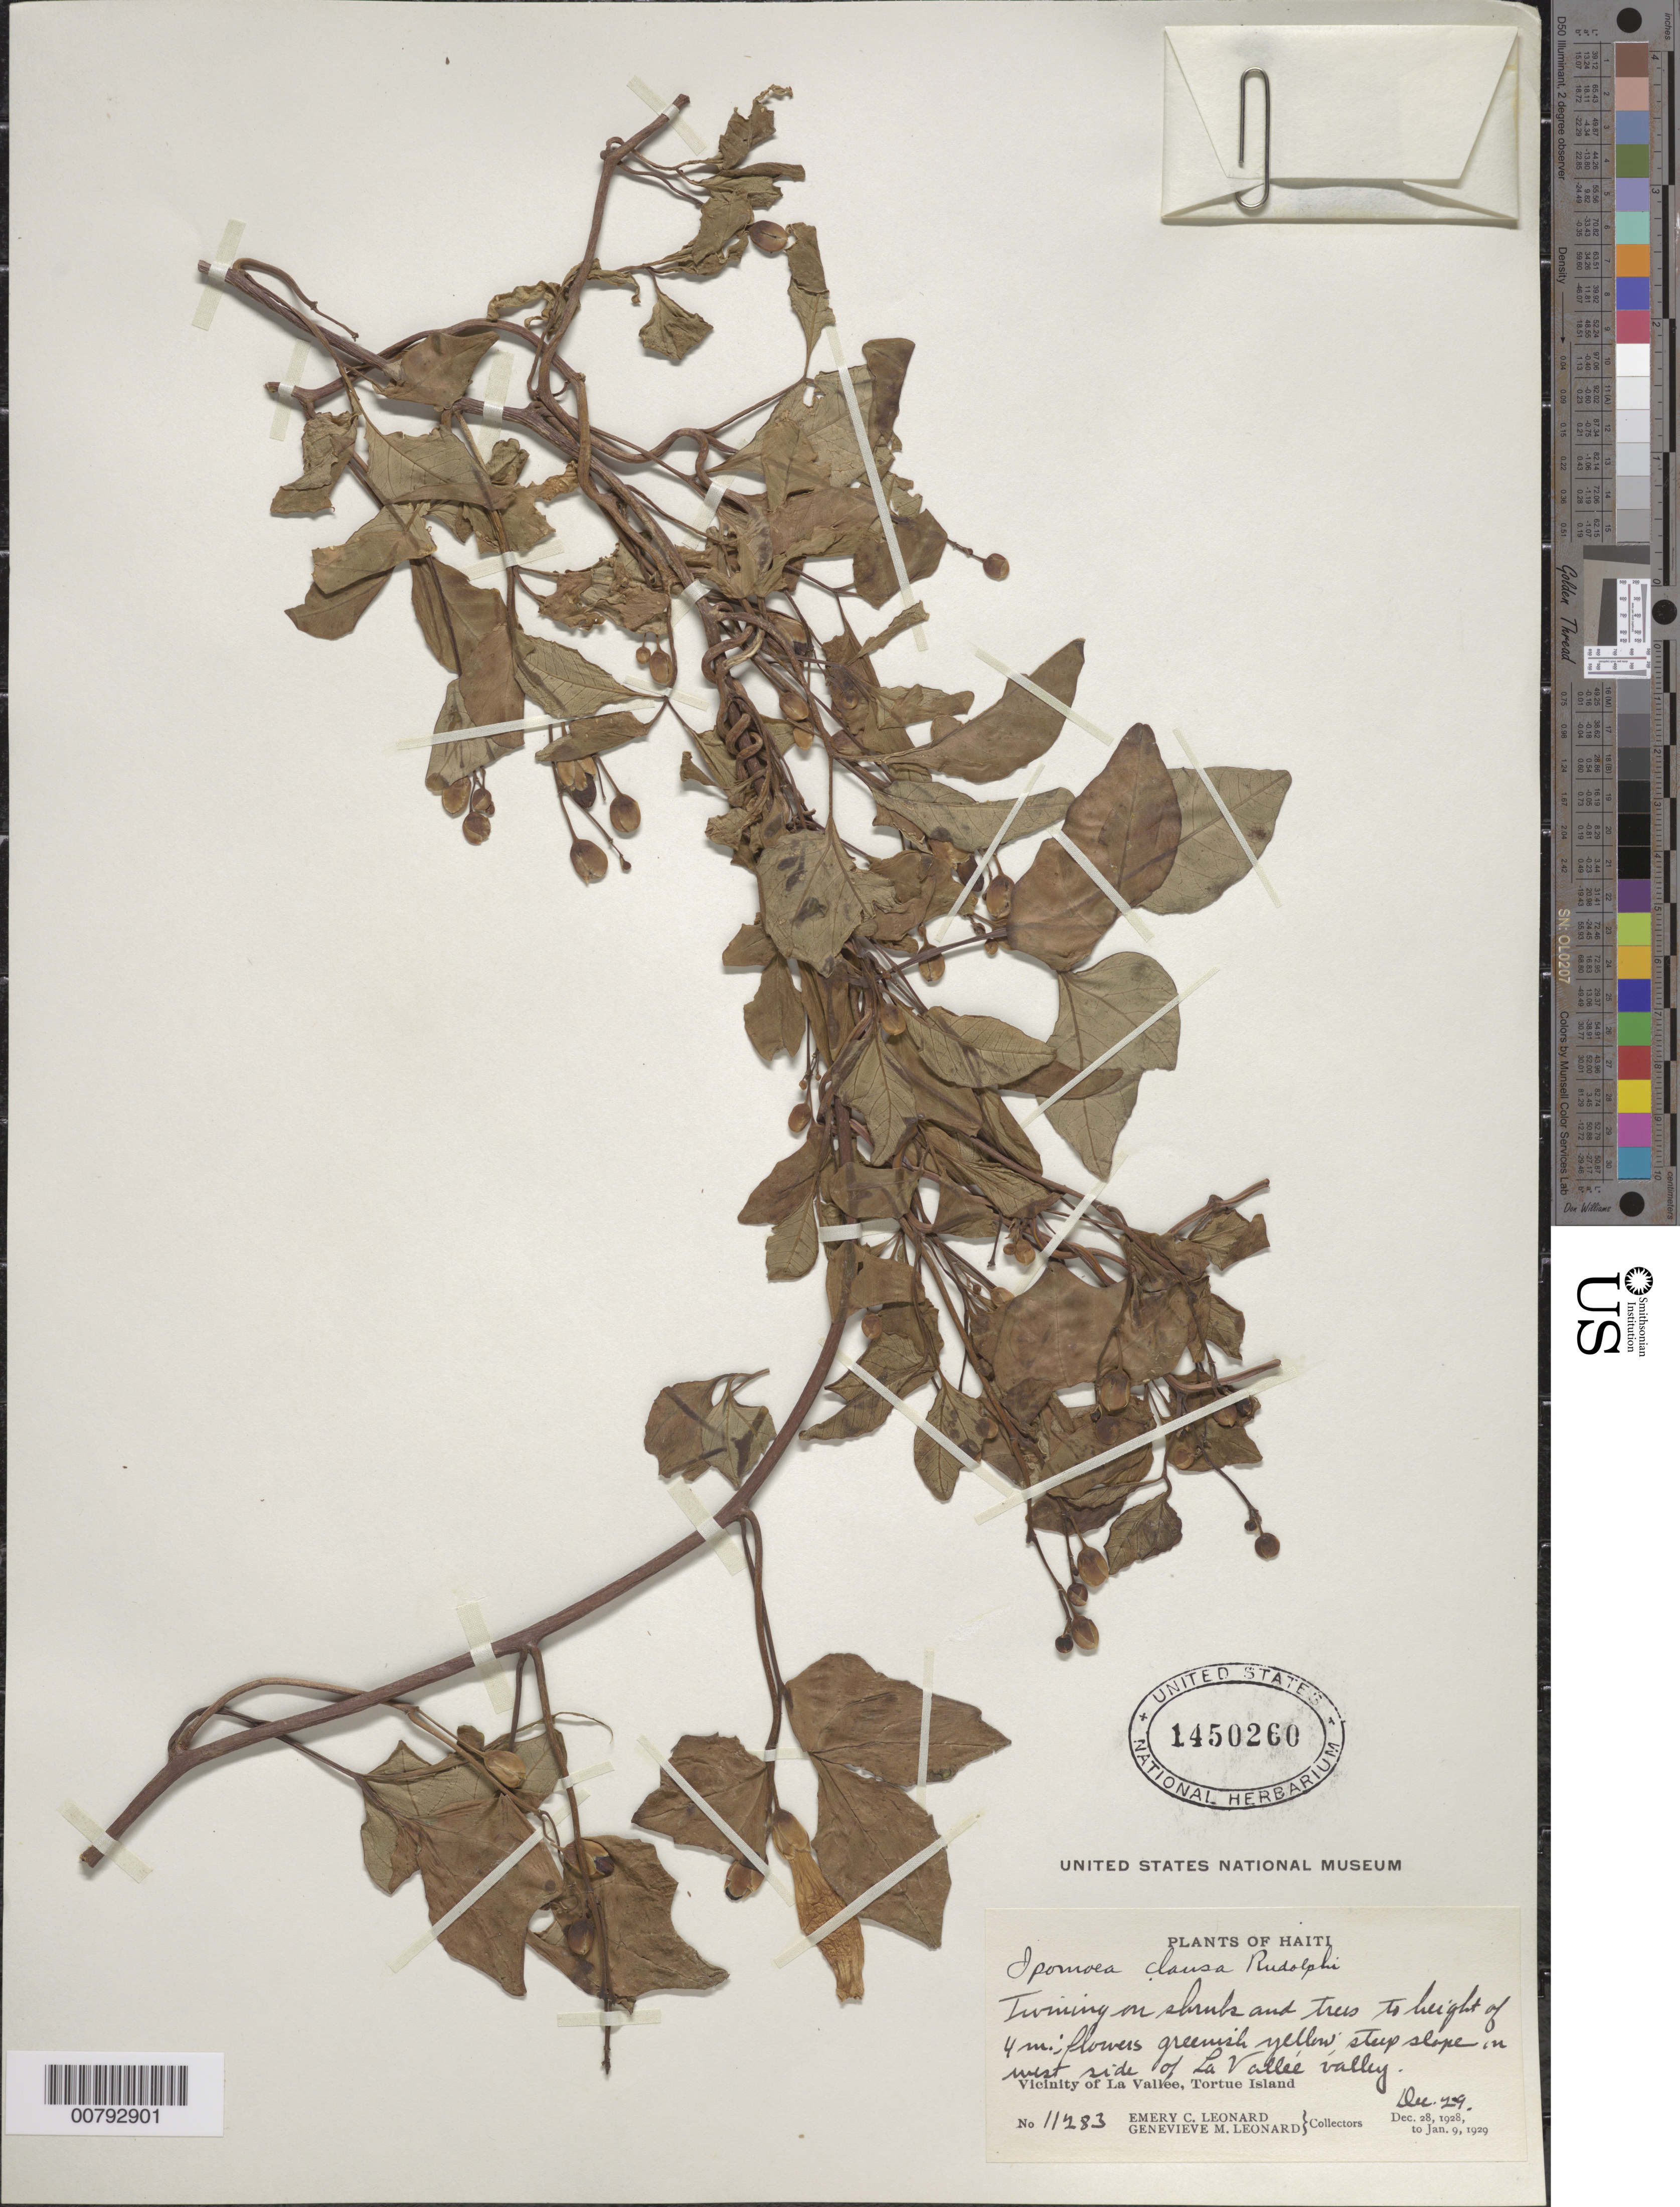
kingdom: Plantae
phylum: Tracheophyta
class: Magnoliopsida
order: Solanales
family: Convolvulaceae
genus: Ipomoea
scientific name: Ipomoea clausa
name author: Rudolph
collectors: E. C. Leonard & G. M. Leonard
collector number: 11283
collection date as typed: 29 Dec 1928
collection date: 1928-12-29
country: Haiti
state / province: Nord-Óuest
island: Île de la Tortue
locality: Tortue Island, vicinity of La Vallée, in west side of La Vellée valley.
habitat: Steep slope.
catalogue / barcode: US 1450260